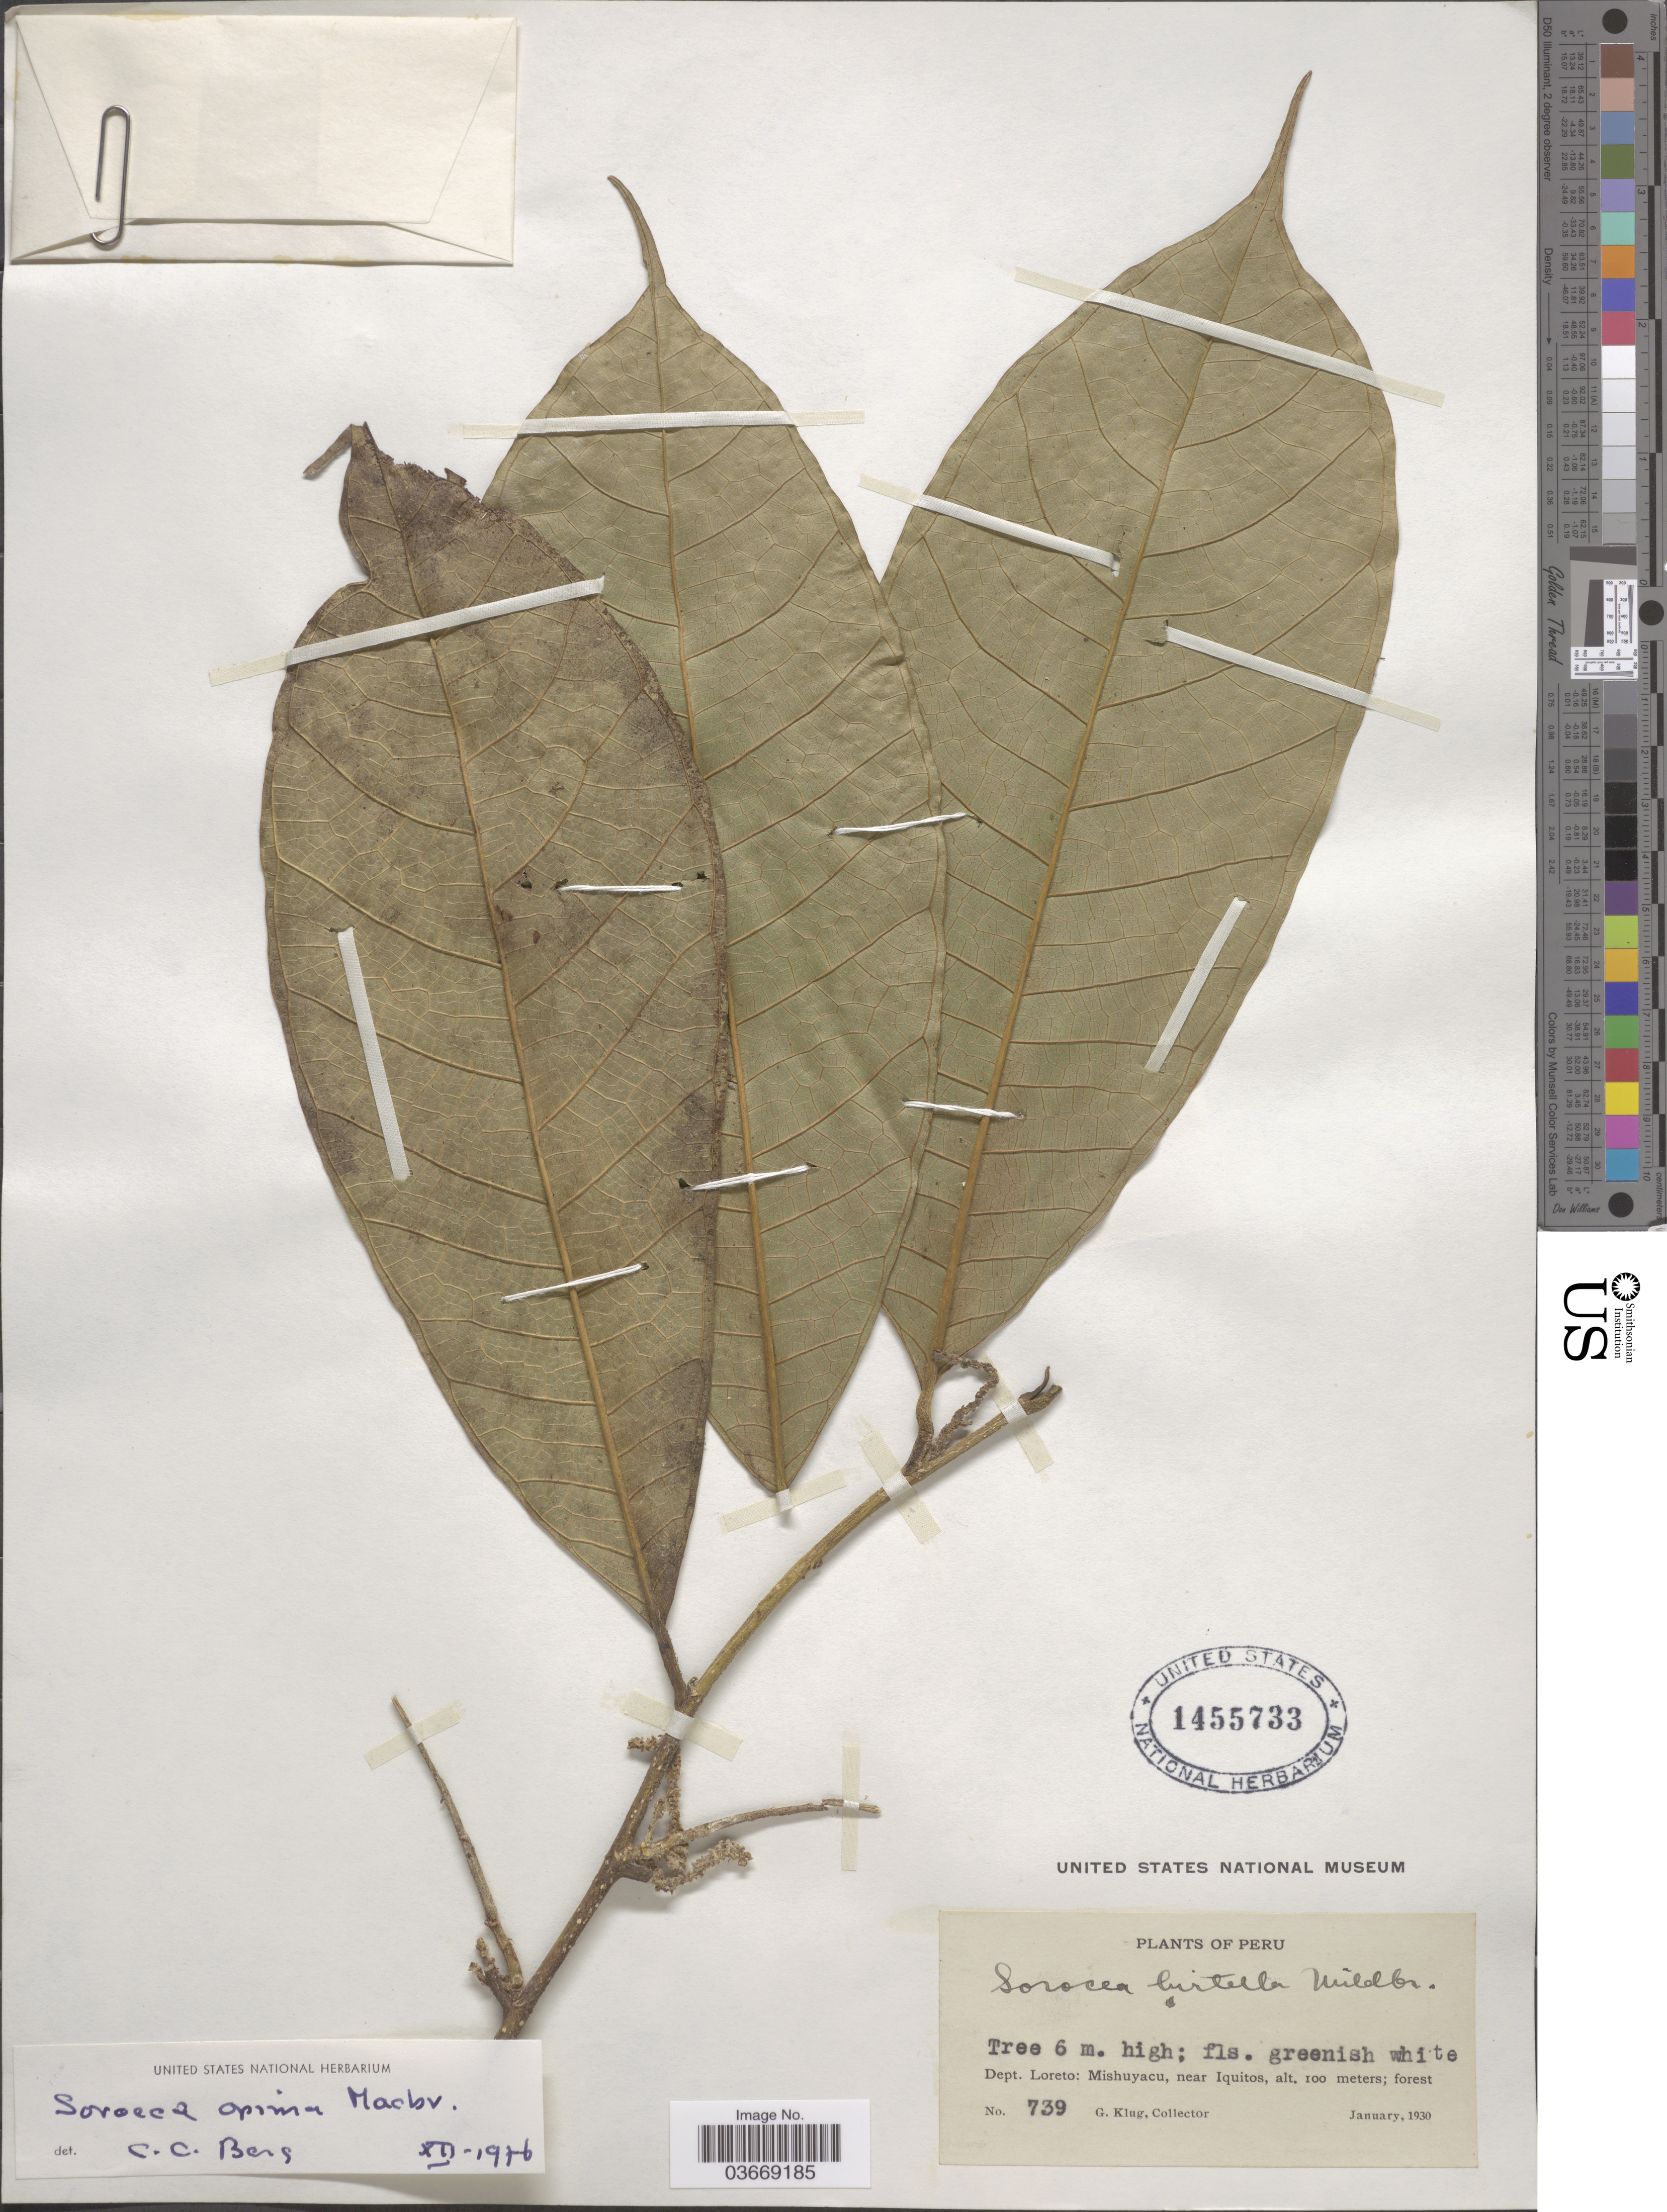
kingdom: Plantae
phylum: Tracheophyta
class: Magnoliopsida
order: Rosales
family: Moraceae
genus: Sorocea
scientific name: Sorocea opima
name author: J.F. Macbr.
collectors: G. Klug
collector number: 739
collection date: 1930-01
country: Peru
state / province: Loreto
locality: Dept. Loreto: Mishuyacu, near Iquitos.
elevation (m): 100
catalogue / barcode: US 1455733